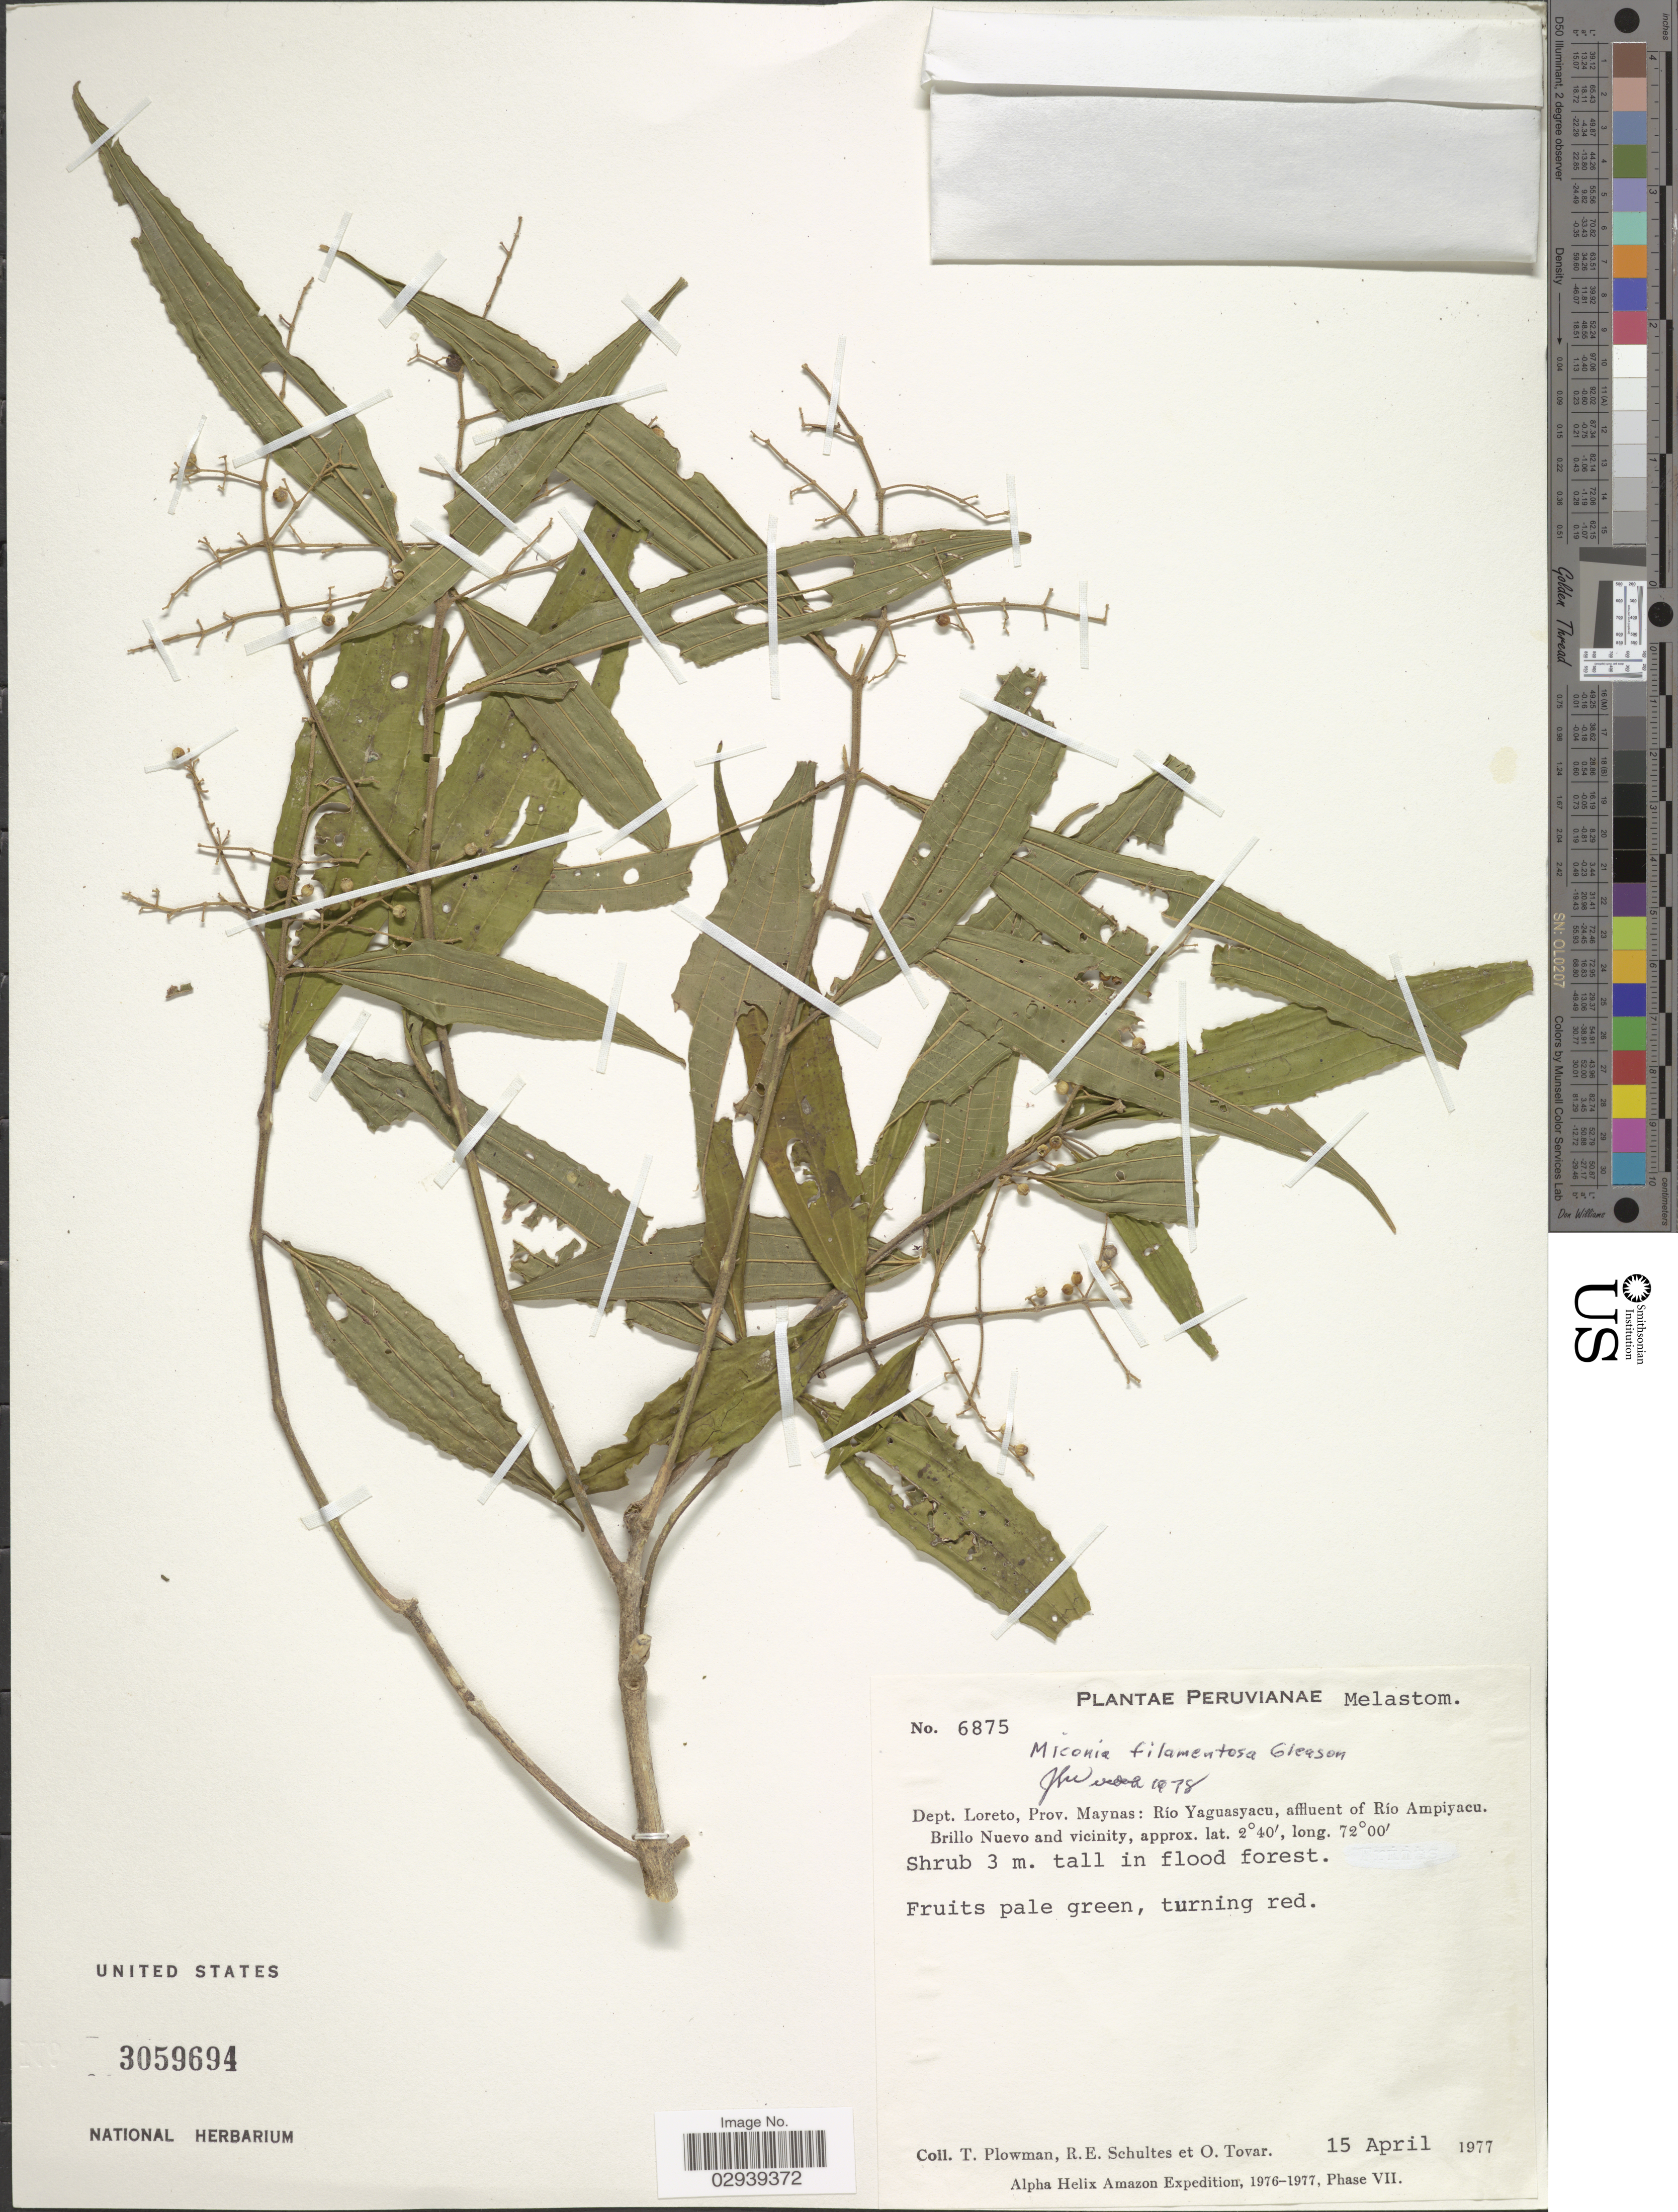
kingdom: Plantae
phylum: Tracheophyta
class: Magnoliopsida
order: Myrtales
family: Melastomataceae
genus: Miconia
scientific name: Miconia filamentosa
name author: Gleason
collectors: T. Plowman, R. E. Schultes & Ó. Tovar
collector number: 6875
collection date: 1977-04-15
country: Peru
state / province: Loreto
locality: Dept. Loreto, Prov. Maynas: Río Yaguasyacu, affluent of Río Ampiyacu. Brillo Nuevo and vicinity.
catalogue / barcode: US 3059694